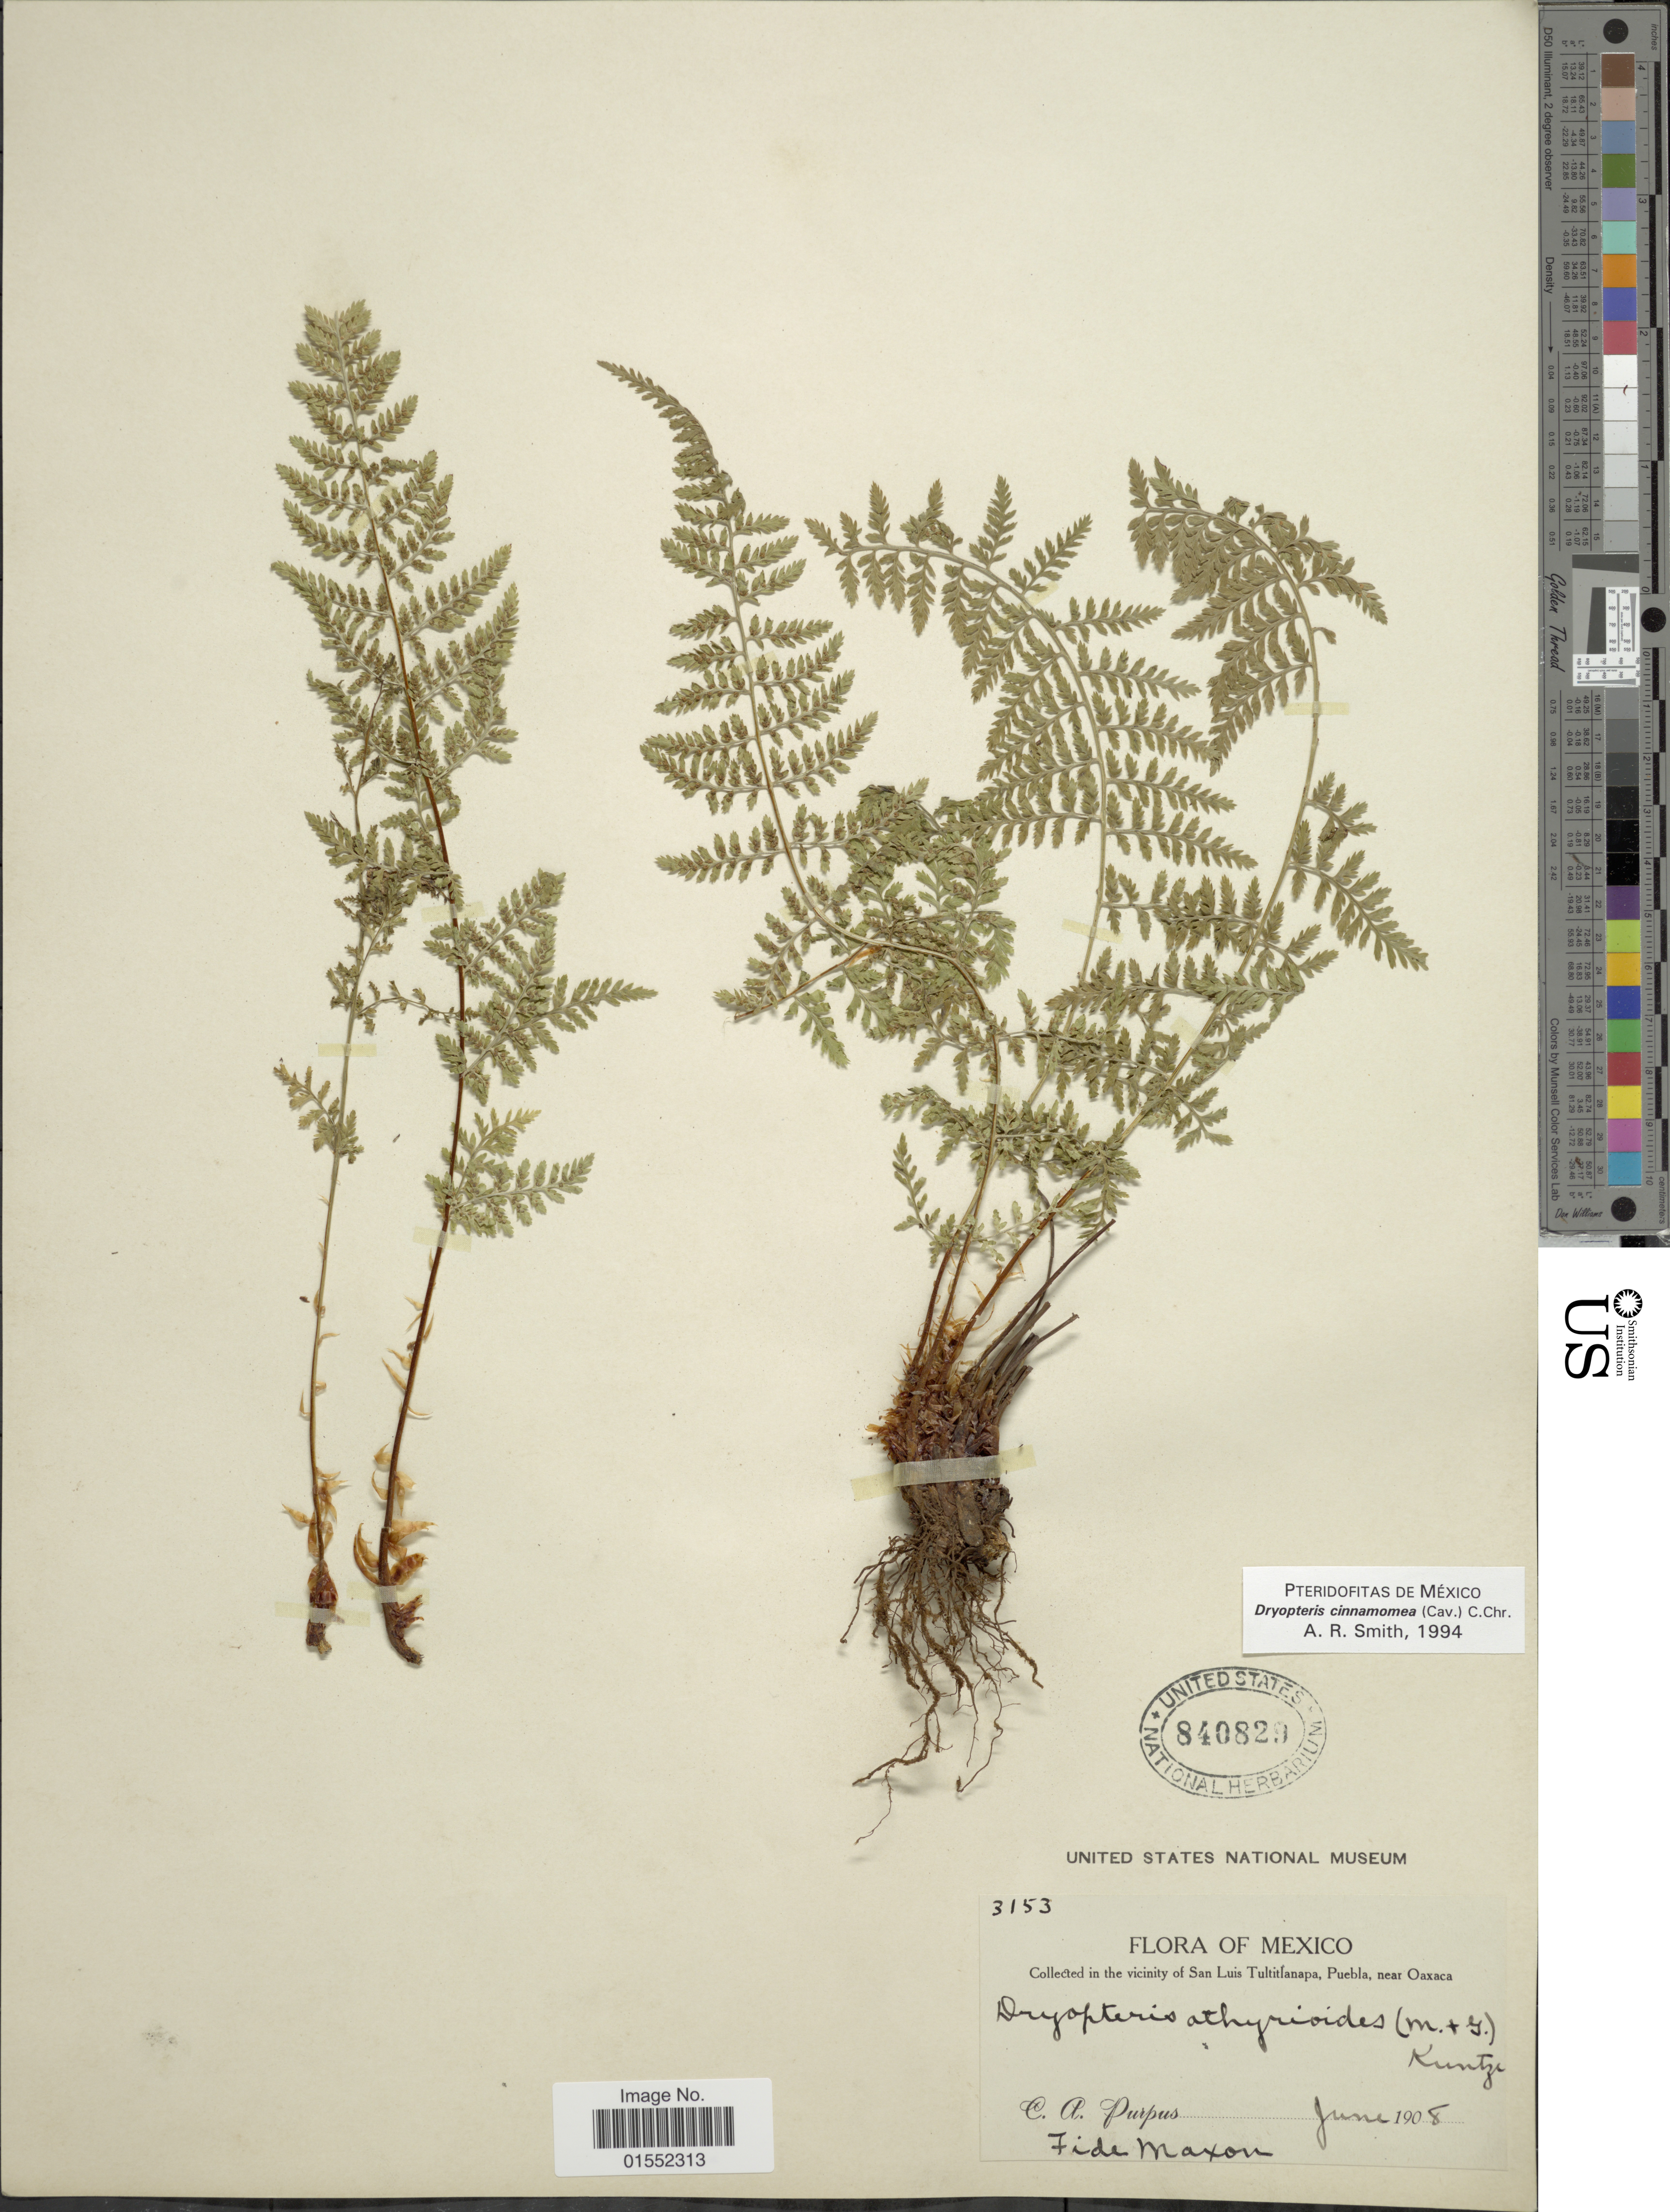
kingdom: Plantae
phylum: Tracheophyta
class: Polypodiopsida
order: Polypodiales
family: Dryopteridaceae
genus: Dryopteris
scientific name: Dryopteris cinnamomea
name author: (Cav.) C. Chr.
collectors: C. A. Purpus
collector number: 3153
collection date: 1908-06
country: Mexico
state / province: Oaxaca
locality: Vicinity of San Luis Tultitlanapa, Puebla, near Oxaca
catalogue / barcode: US 840829